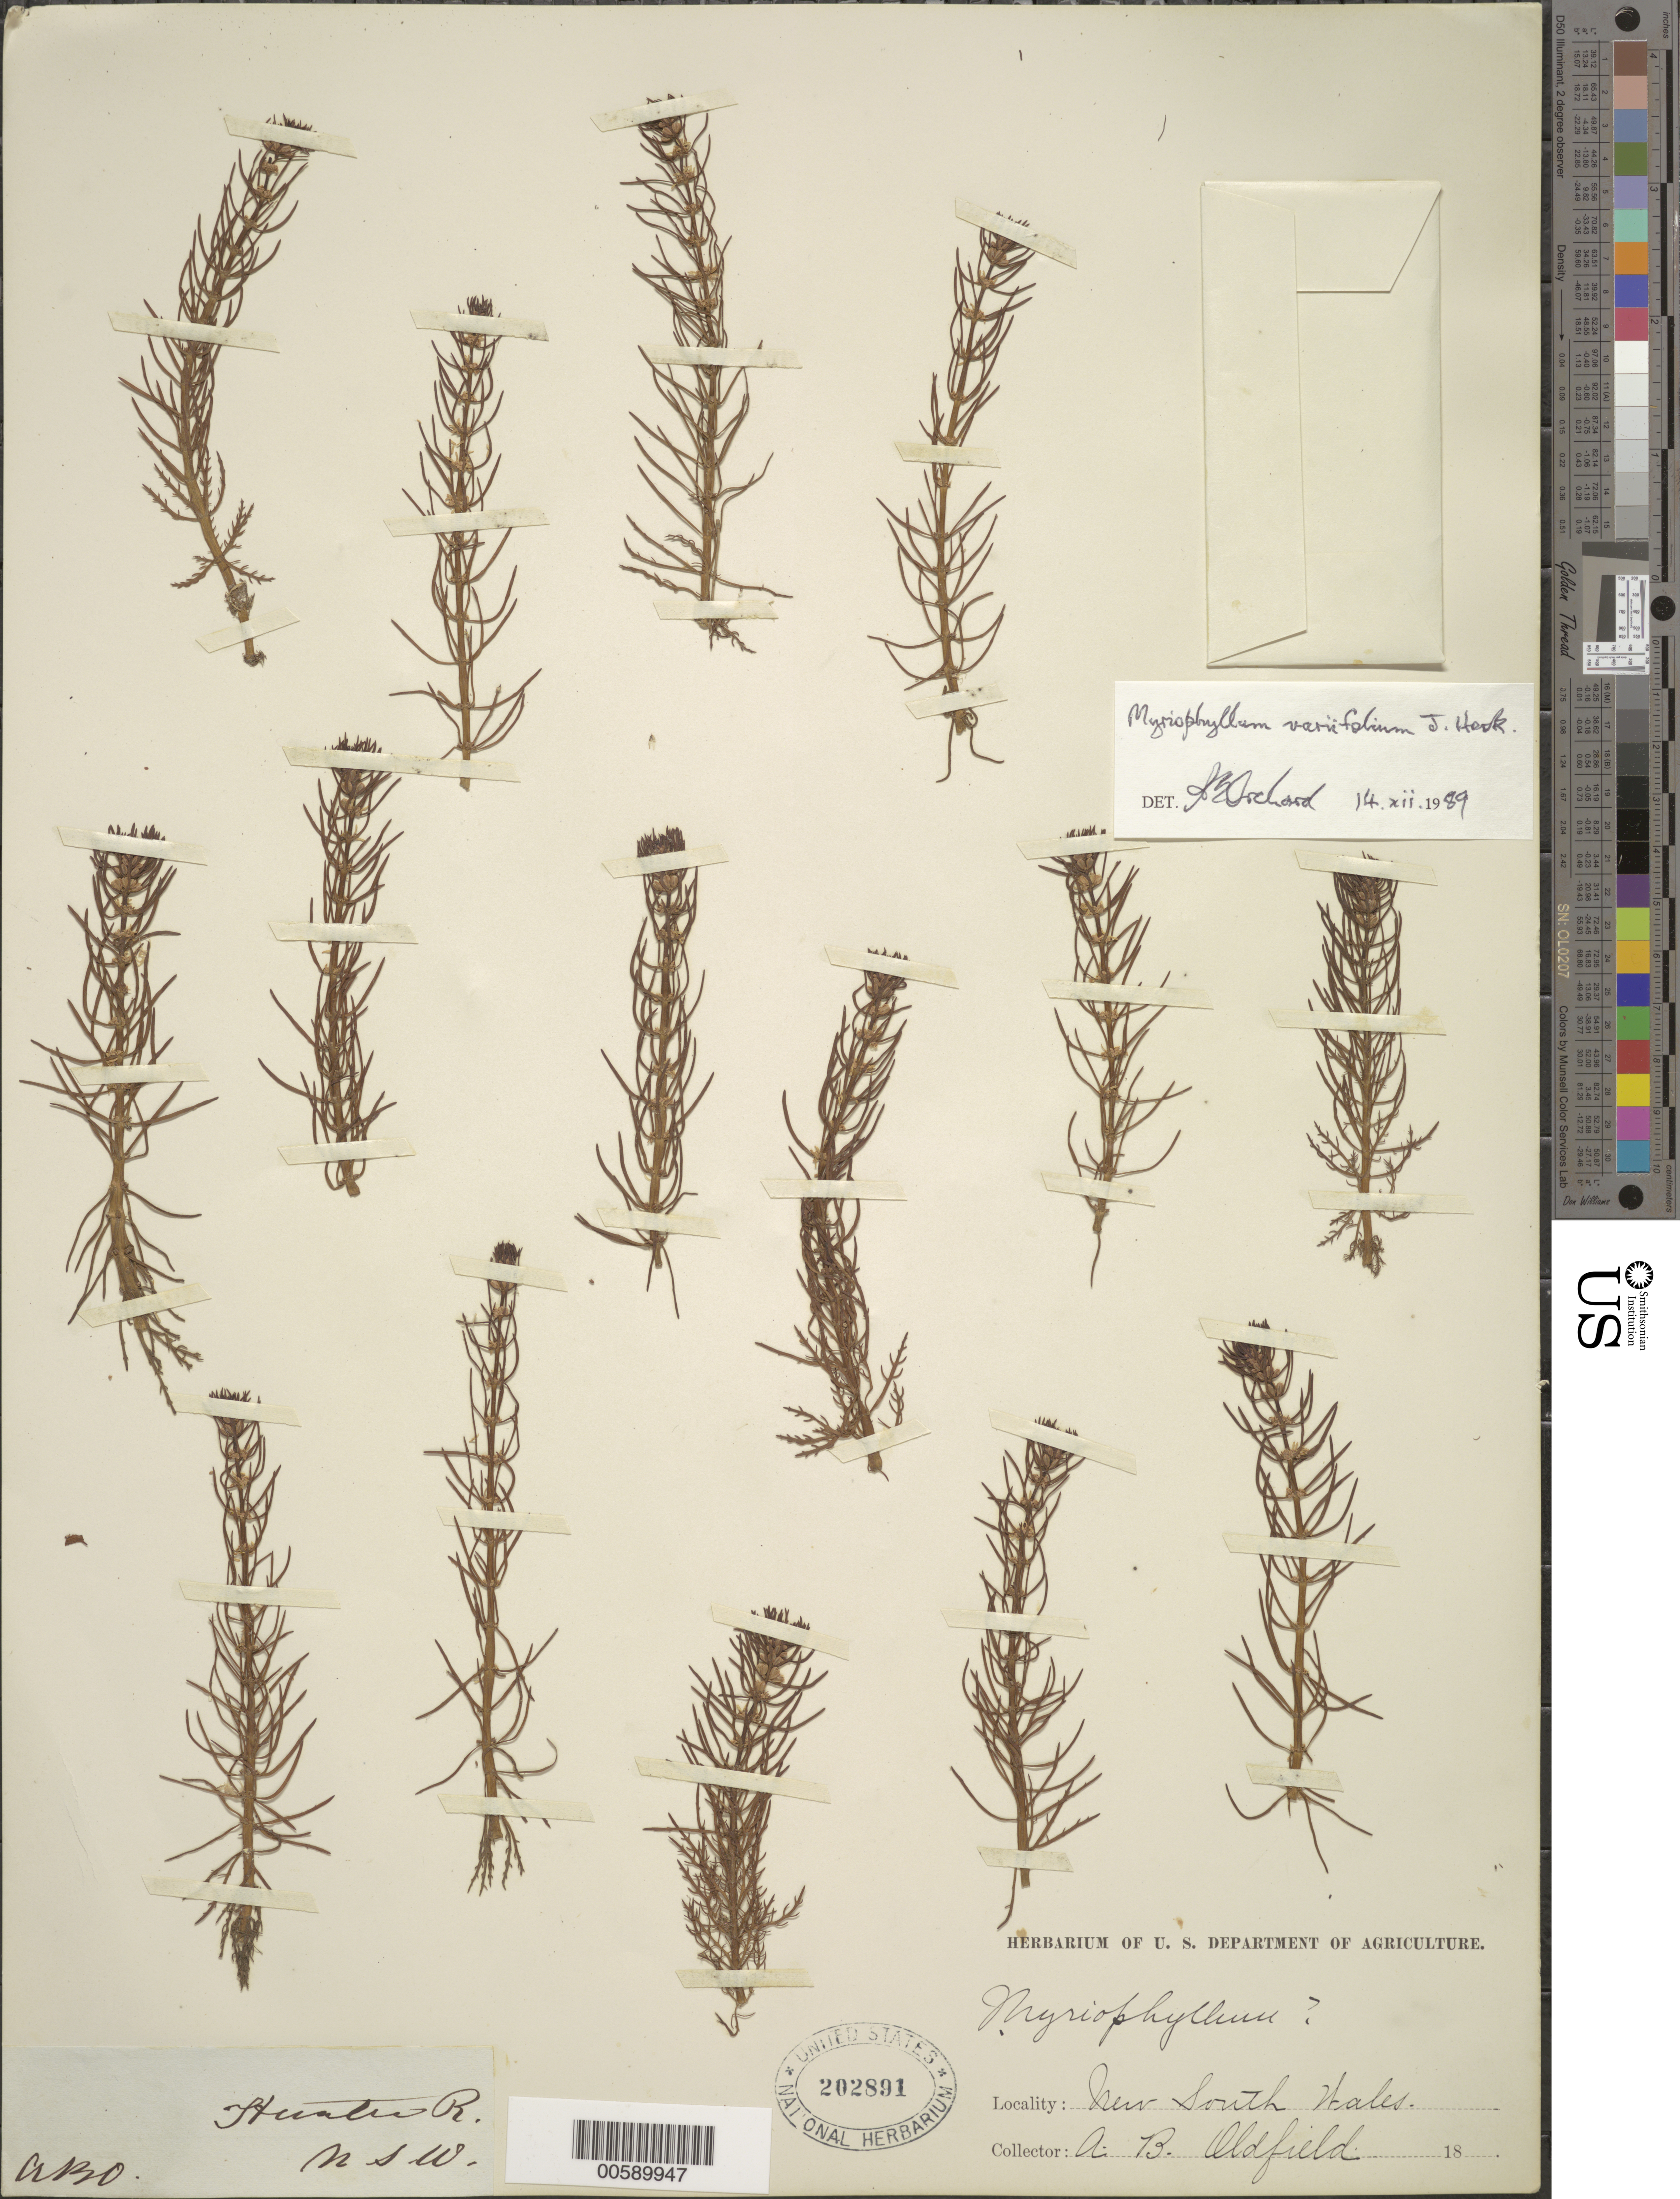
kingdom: Plantae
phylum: Tracheophyta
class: Magnoliopsida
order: Saxifragales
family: Haloragaceae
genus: Myriophyllum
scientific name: Myriophyllum variifolium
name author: Hook. f.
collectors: A. Oldfield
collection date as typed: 18--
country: Australia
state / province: New South Wales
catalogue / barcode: US 202891